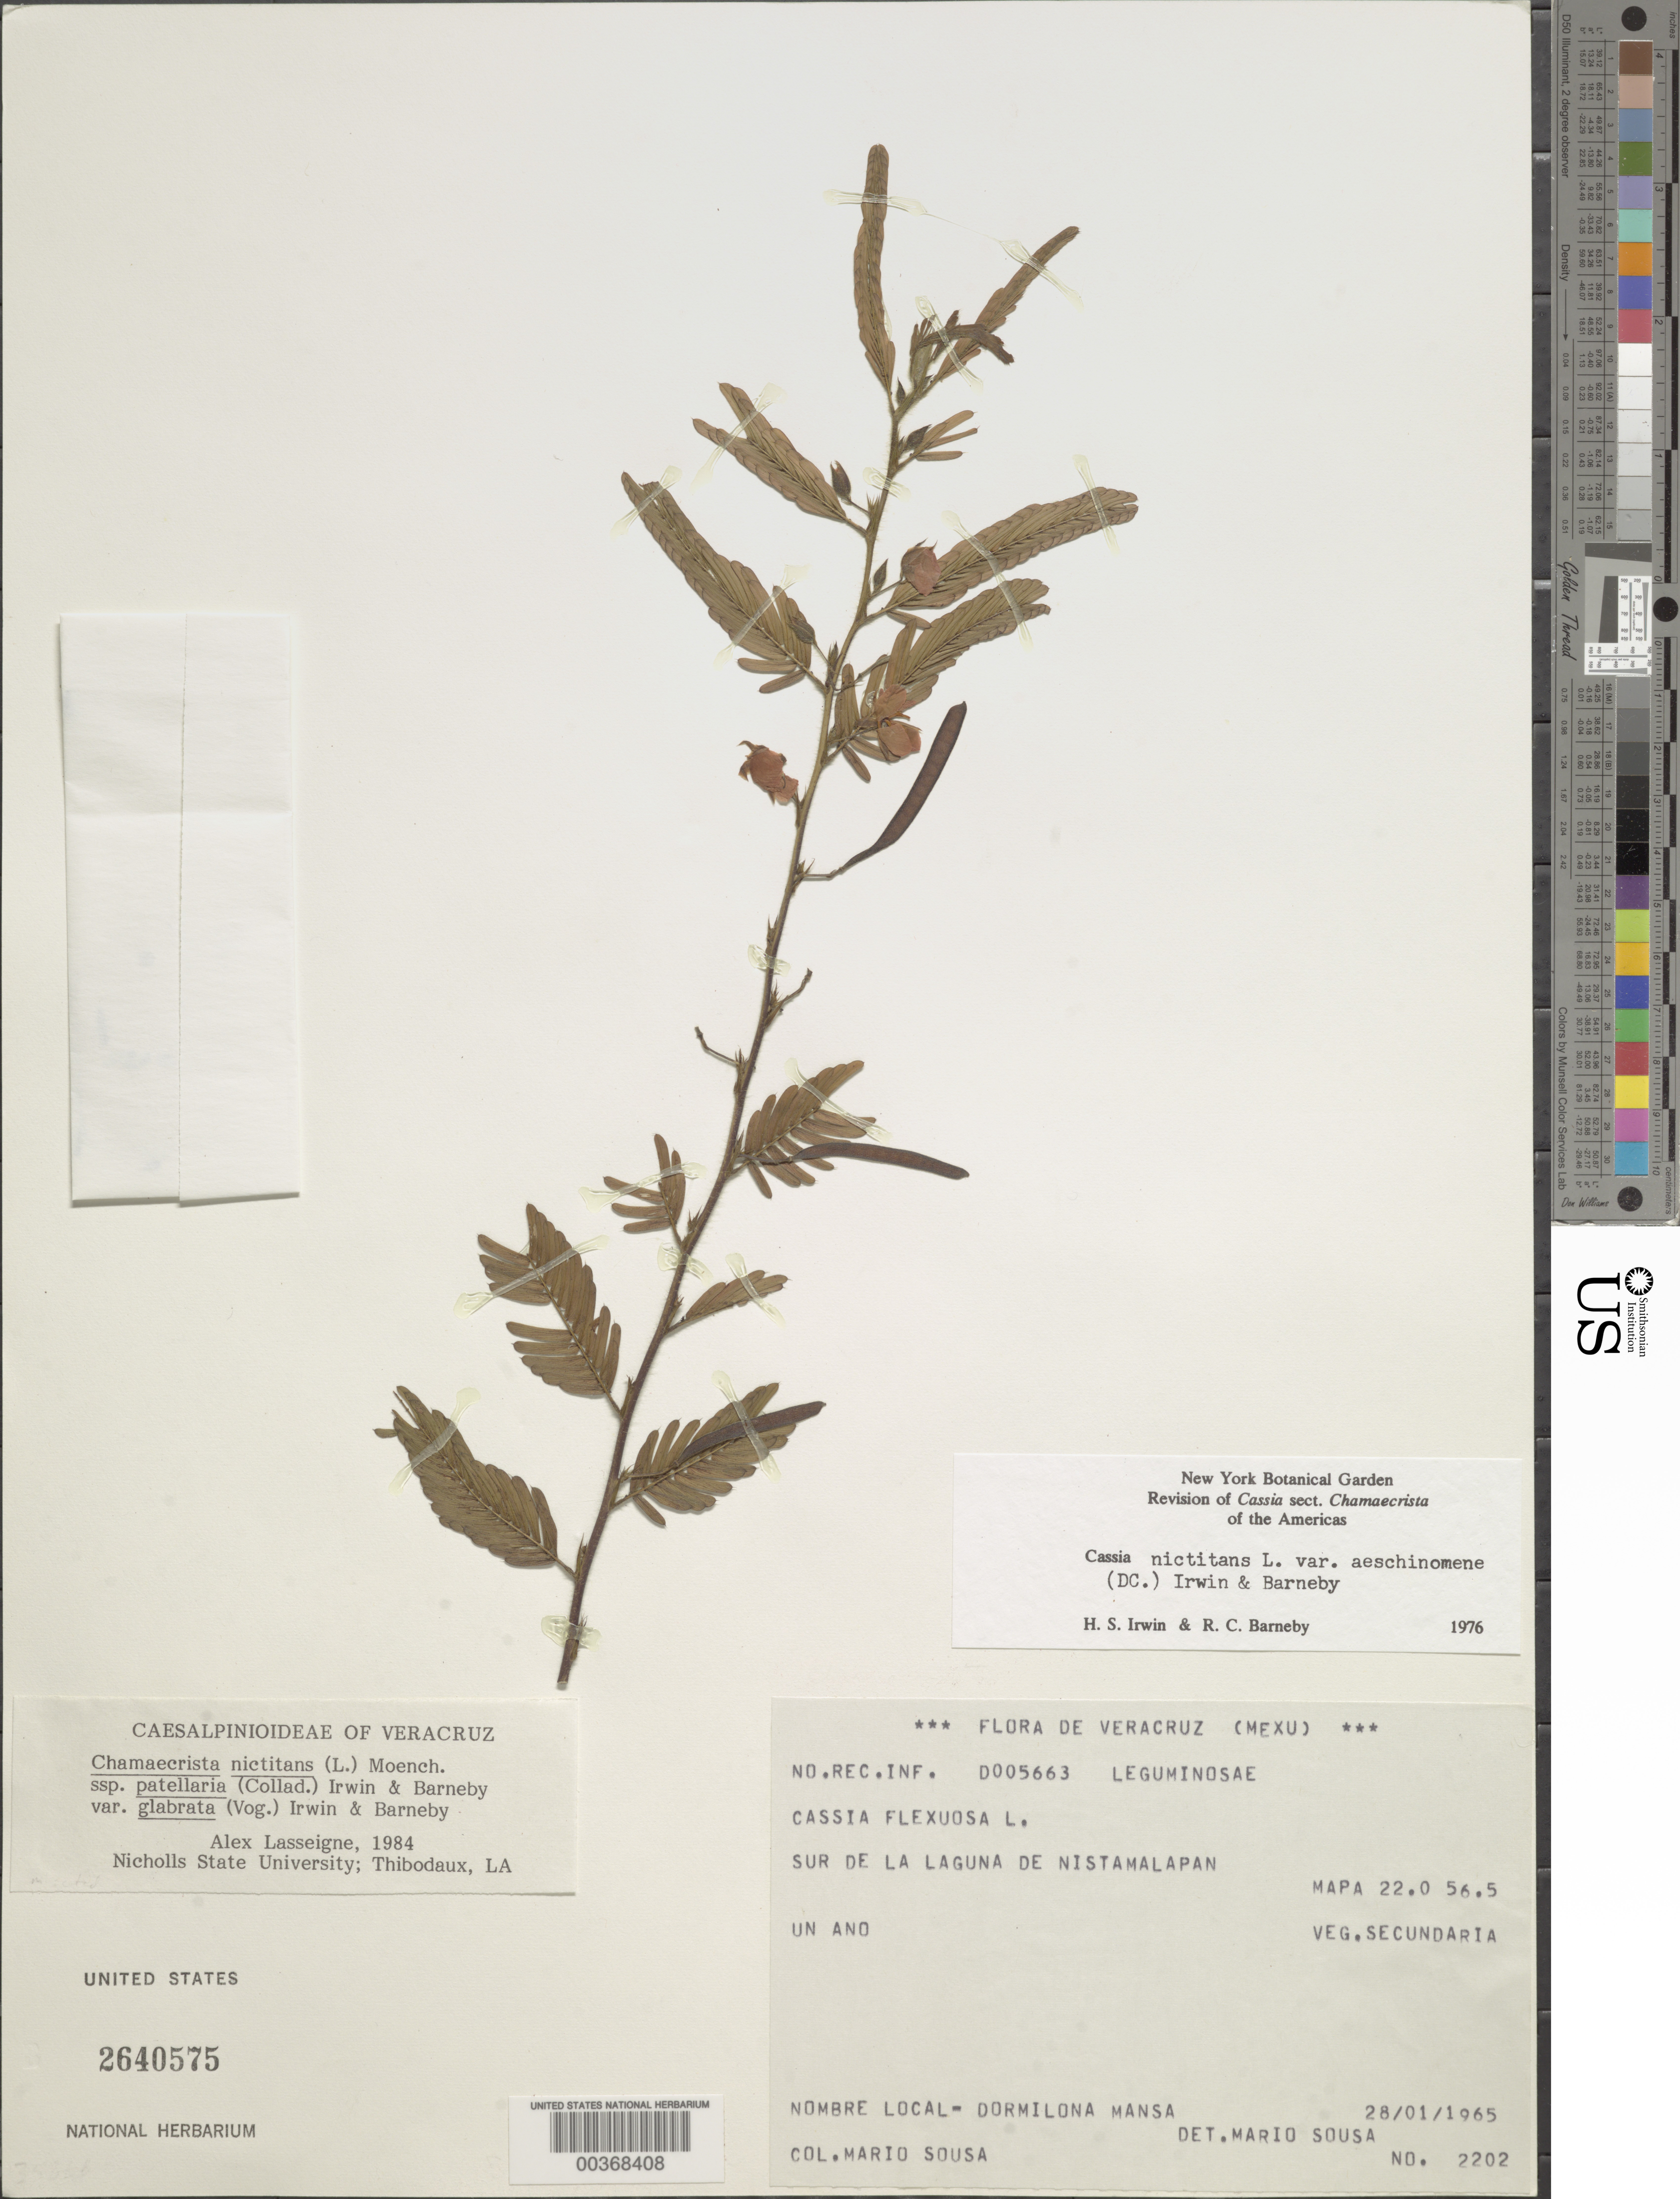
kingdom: Plantae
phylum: Tracheophyta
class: Magnoliopsida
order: Fabales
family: Fabaceae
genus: Chamaecrista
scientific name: Chamaecrista nictitans var. glabrata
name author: (Vogel) H.S. Irwin & Barneby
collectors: M. Sousa S.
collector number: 2202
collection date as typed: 28 Jan 1965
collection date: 1965-01-28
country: Mexico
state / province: Veracruz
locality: Sur de la laguna de nistamalapan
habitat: Secondary vegetation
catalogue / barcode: US 2640575